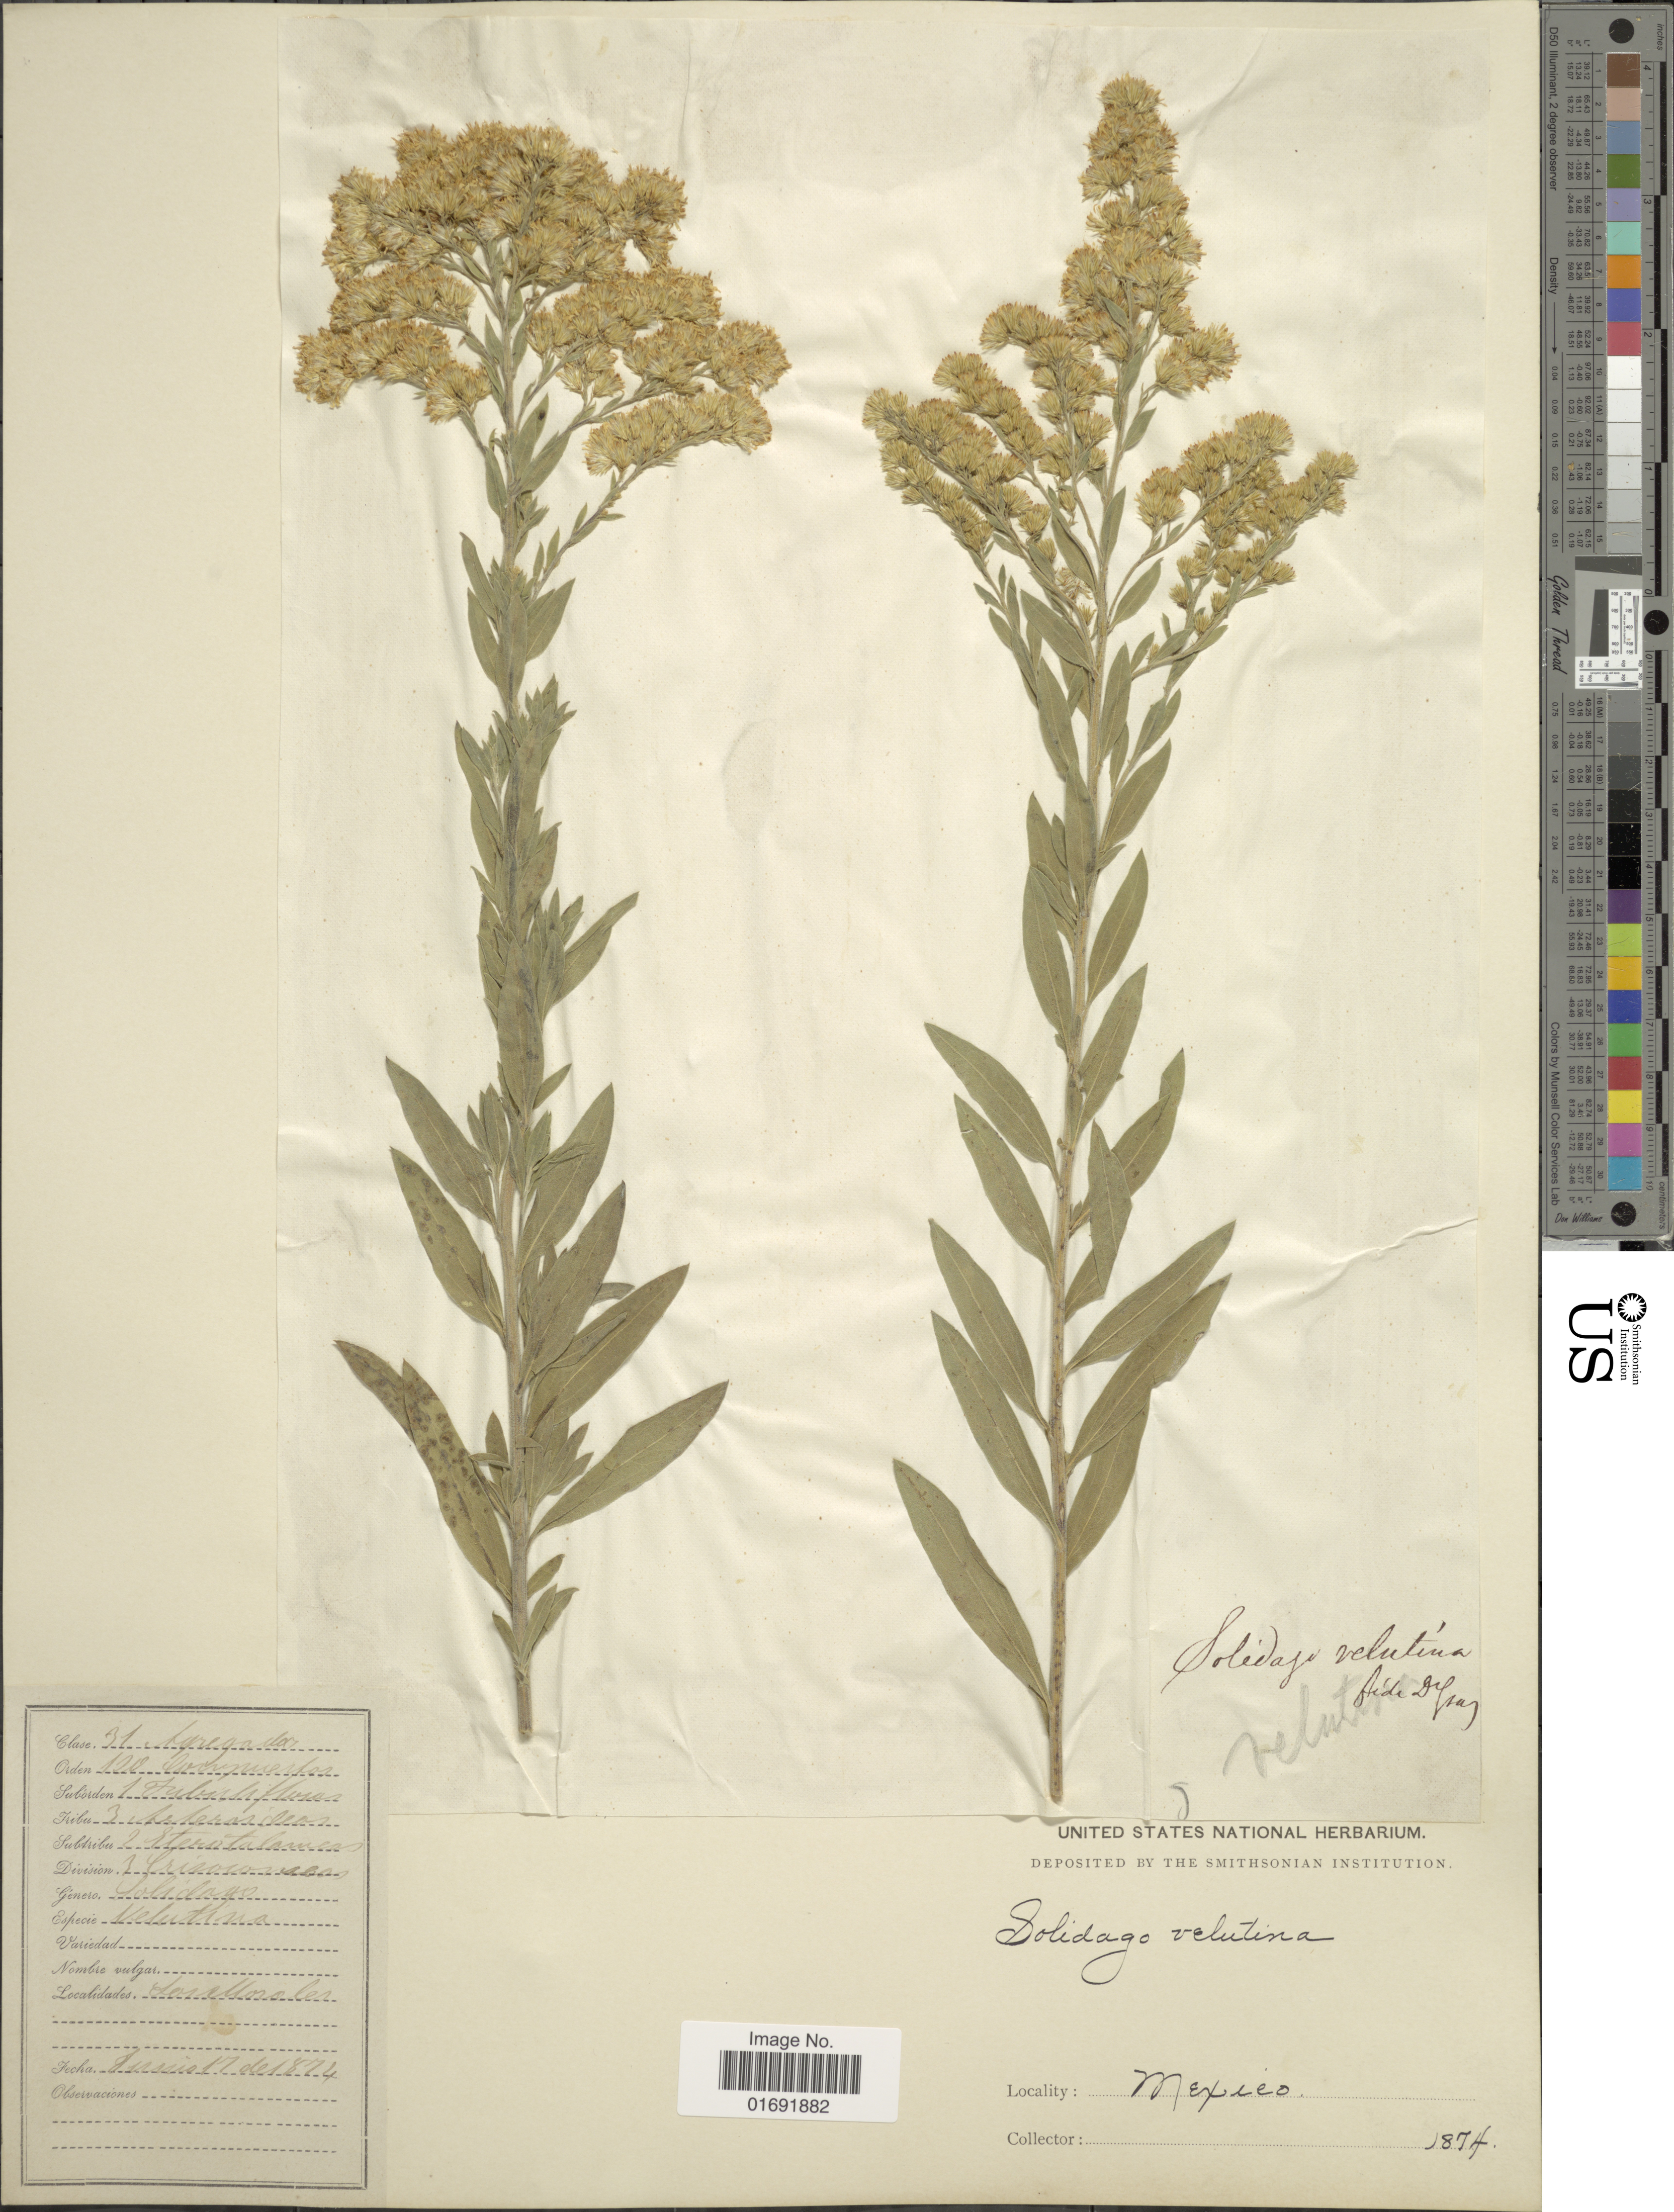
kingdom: Plantae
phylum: Tracheophyta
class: Magnoliopsida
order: Asterales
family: Asteraceae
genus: Solidago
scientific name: Solidago velutina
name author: DC.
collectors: U.S. National Herbarium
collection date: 1874-06-17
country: Mexico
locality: Jose Morales